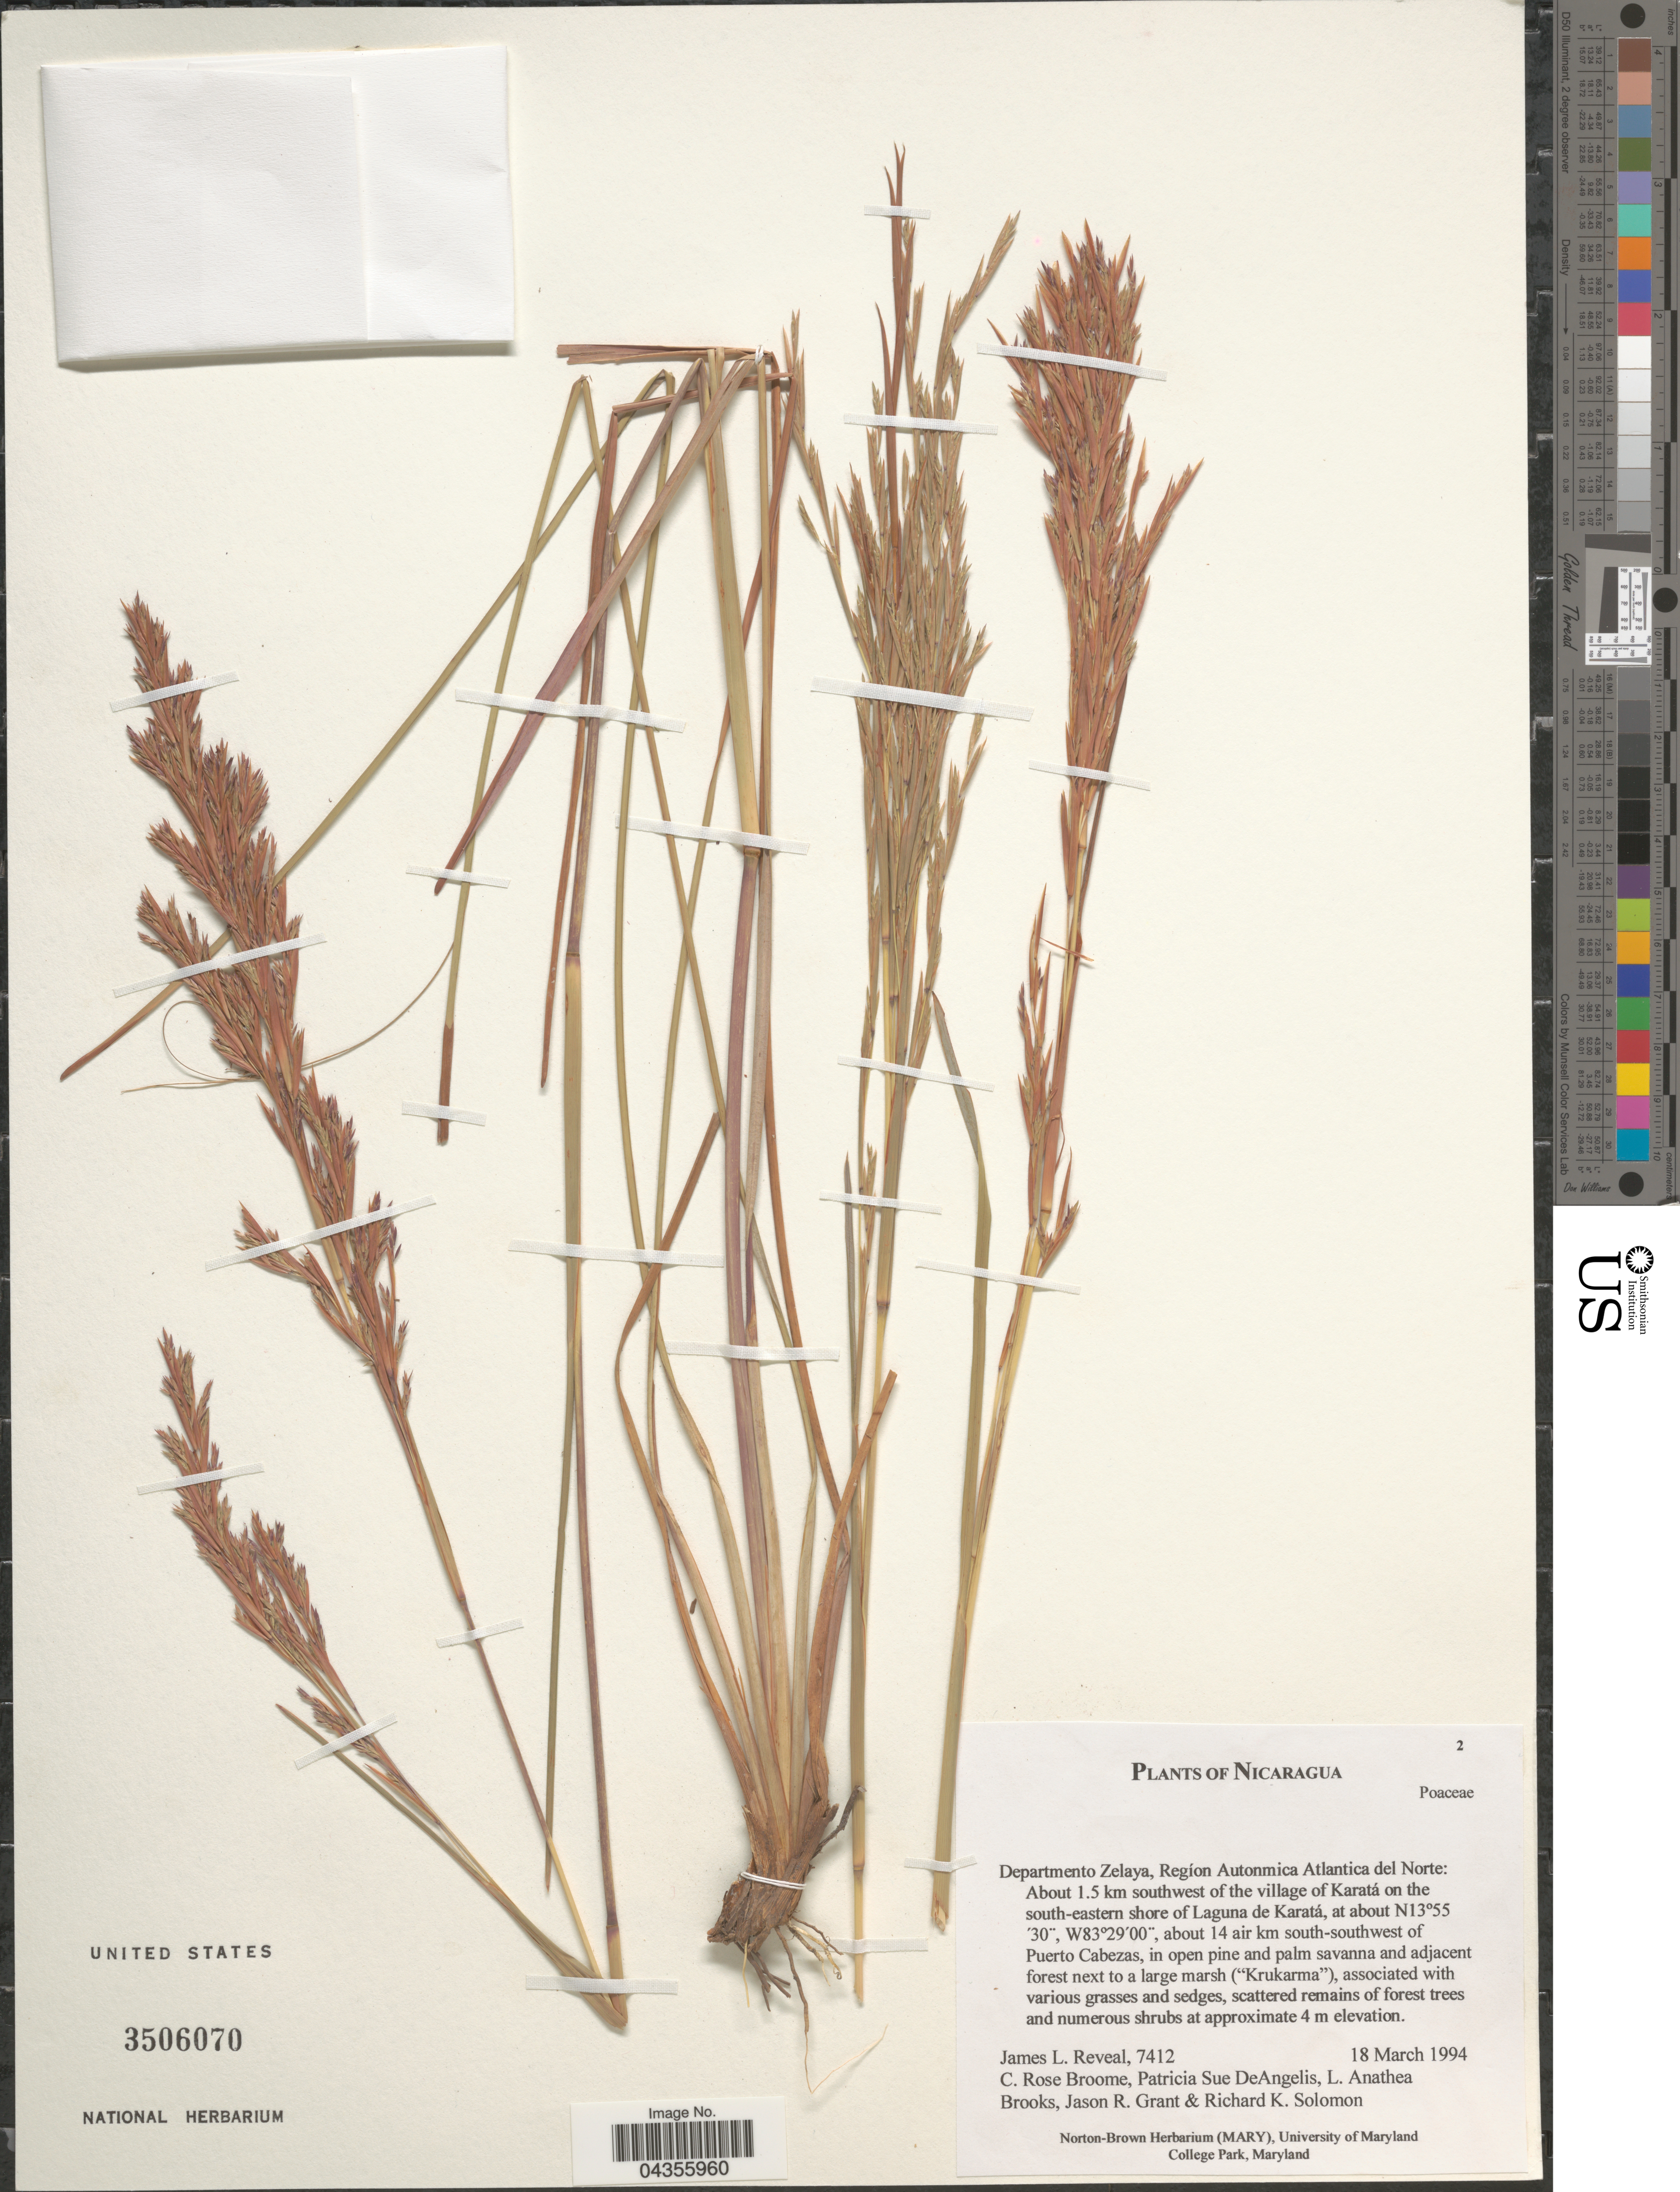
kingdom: Plantae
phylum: Tracheophyta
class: Liliopsida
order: Poales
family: Poaceae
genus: Schizachyrium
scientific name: Schizachyrium sp.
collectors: J. L. Reveal, C. R. Broome, P. DeAngelis, L. Anathea & et al.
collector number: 7412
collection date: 1994-03-18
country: Nicaragua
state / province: Atlántico Norte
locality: Departmento Zelaya, Regíon Autonmica Atlantica del Norte: About 1.5 km southwest of the village of Karatá on the south-eastern shore of Laguna de Karatá, about 14 air km south-southwest of Puerto Cabezas.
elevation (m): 4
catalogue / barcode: US 3506070